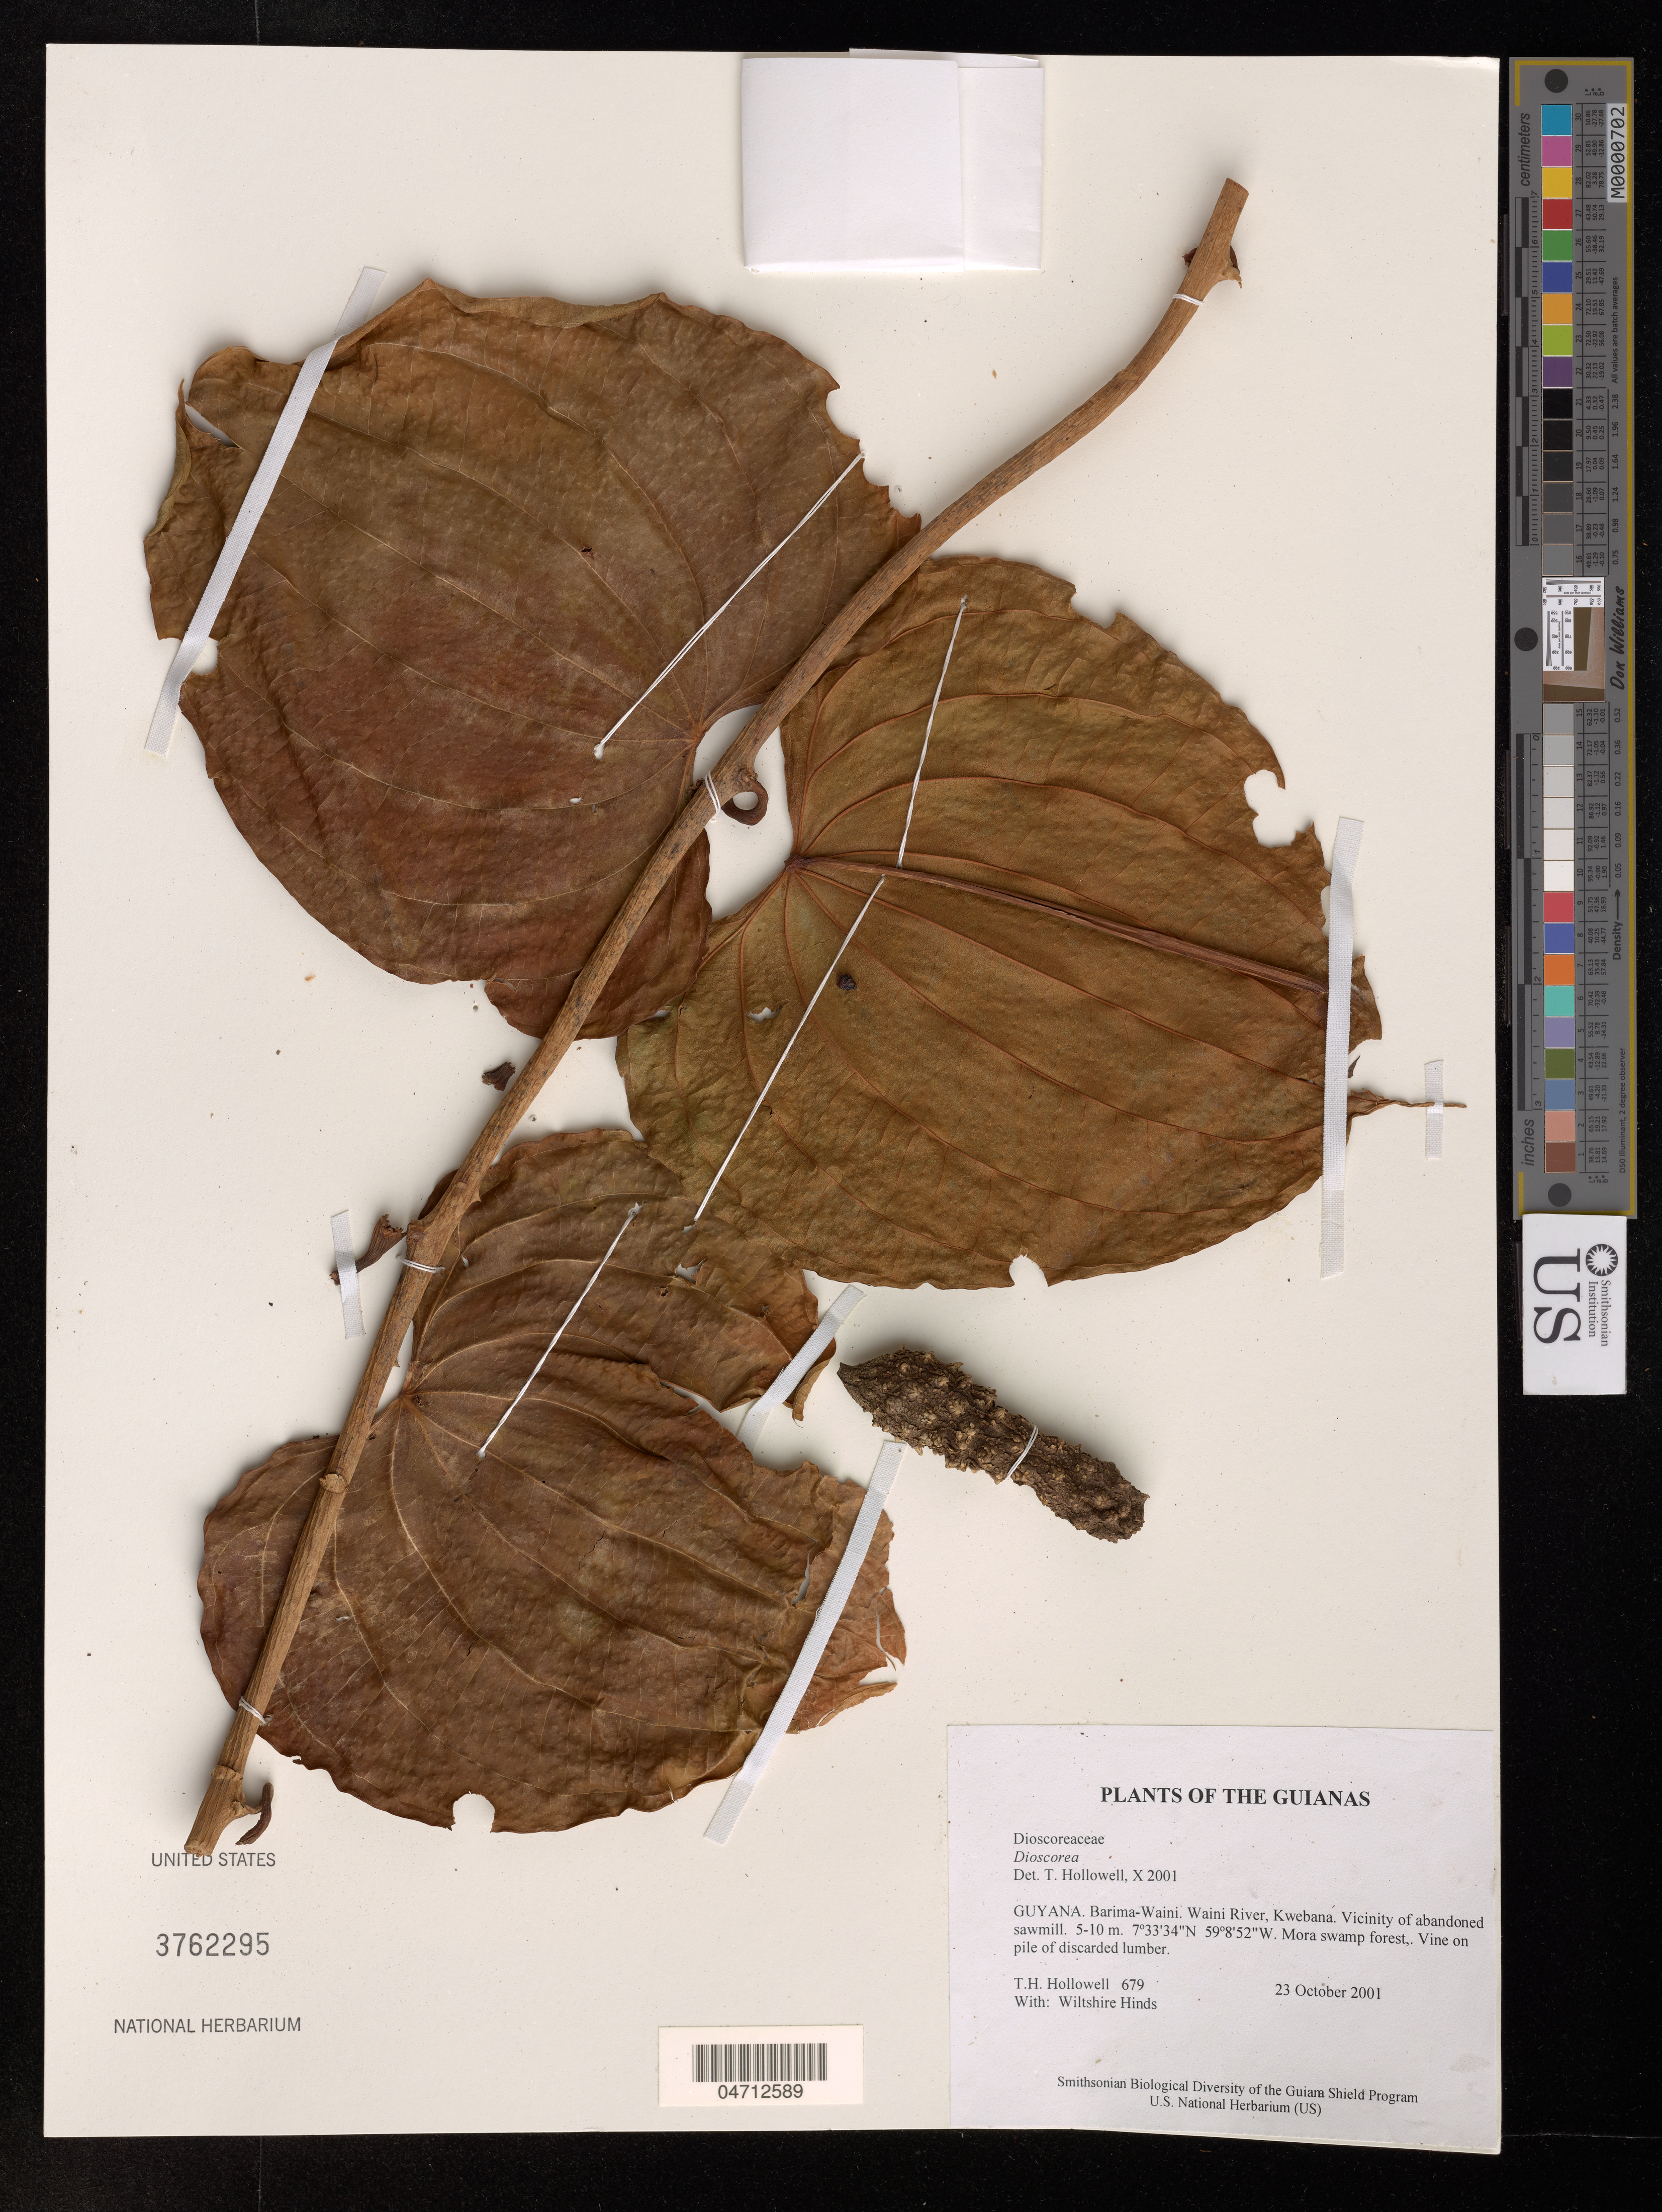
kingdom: Plantae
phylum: Tracheophyta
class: Liliopsida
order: Dioscoreales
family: Dioscoreaceae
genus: Dioscorea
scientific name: Dioscorea sp.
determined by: Hollowell, T. H., (BOT), Smithsonian Institution - National Museum of Natural History (UNITED STATES)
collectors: T. Hollowell & W. Hinds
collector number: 679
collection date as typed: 23 October 2001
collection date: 2001-10-23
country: Guyana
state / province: Barima-Waini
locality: Waini River, Kwebana. Vicinity of abandoned sawmill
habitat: Mora swamp forest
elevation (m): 5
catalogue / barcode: US 3762295